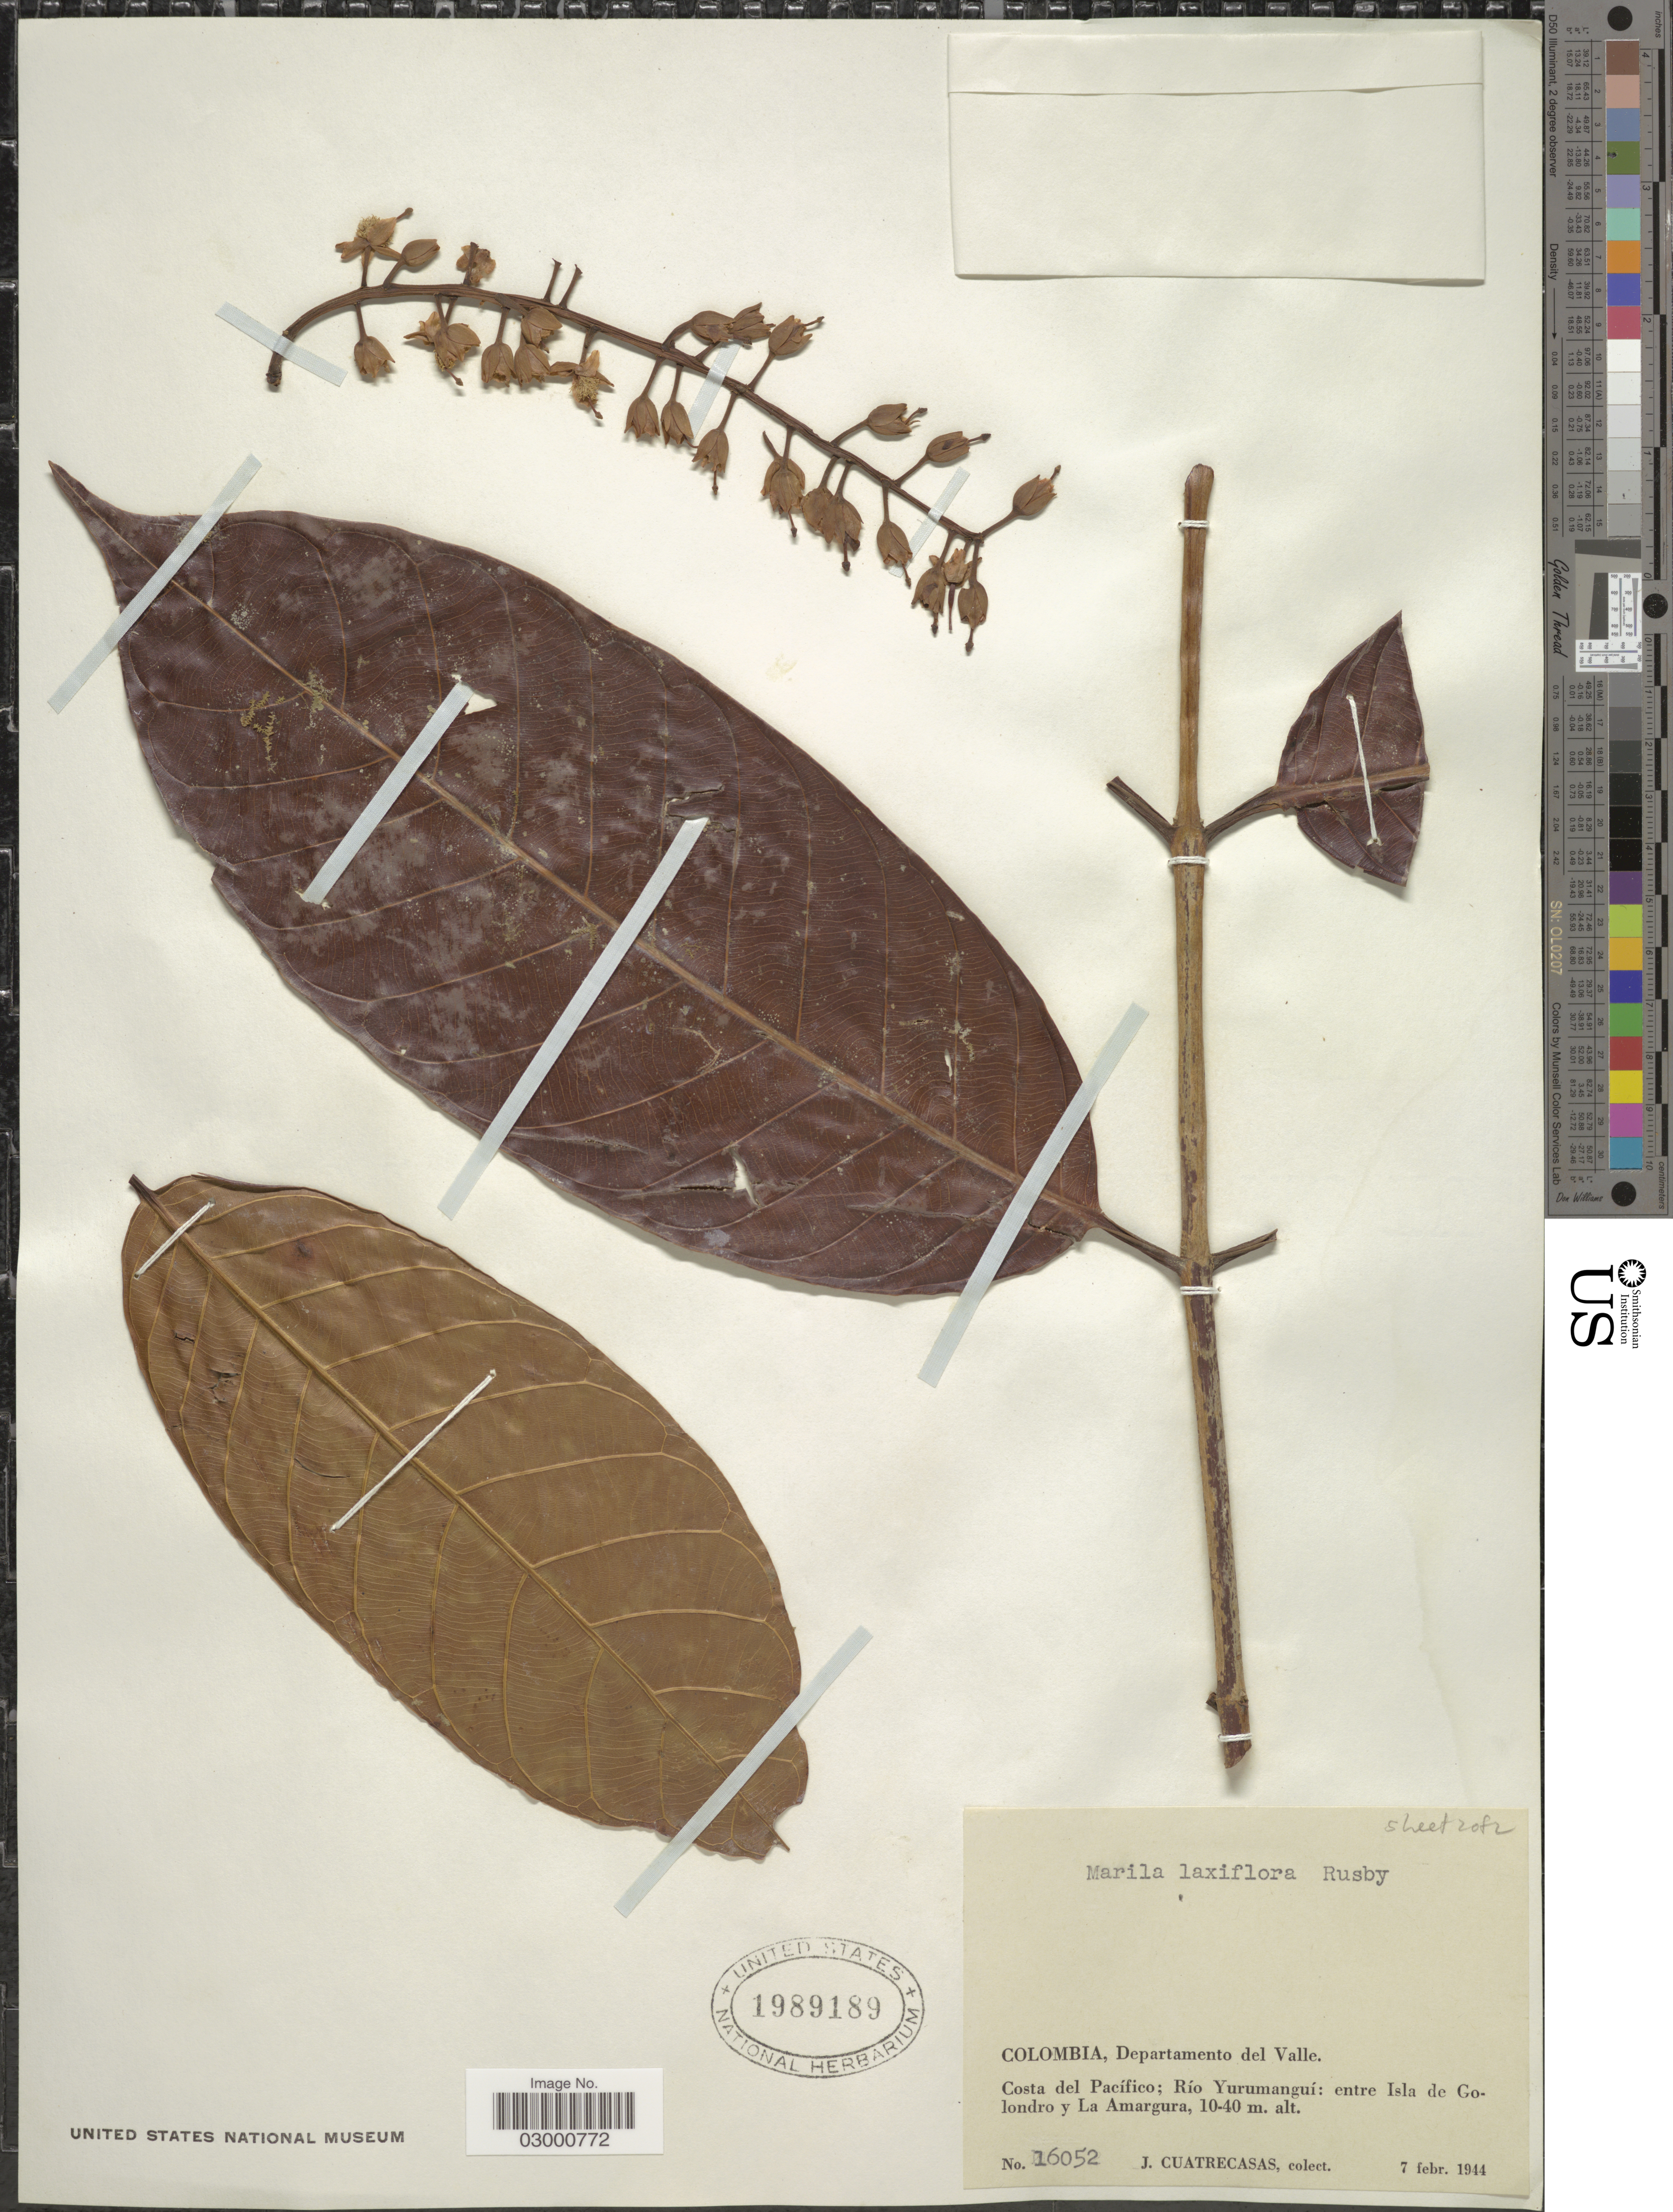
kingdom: Plantae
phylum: Tracheophyta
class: Magnoliopsida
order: Malpighiales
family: Calophyllaceae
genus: Marila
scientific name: Marila laxiflora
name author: Rusby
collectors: J. Cuatrecasas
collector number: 16052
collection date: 1944-02-07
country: Colombia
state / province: Valle del Cauca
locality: Departamento del Valle. Costa del Pacífico; Río Yurumanguí: entre Isla de Golondro y La Amargura.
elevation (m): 10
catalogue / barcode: US 1989189